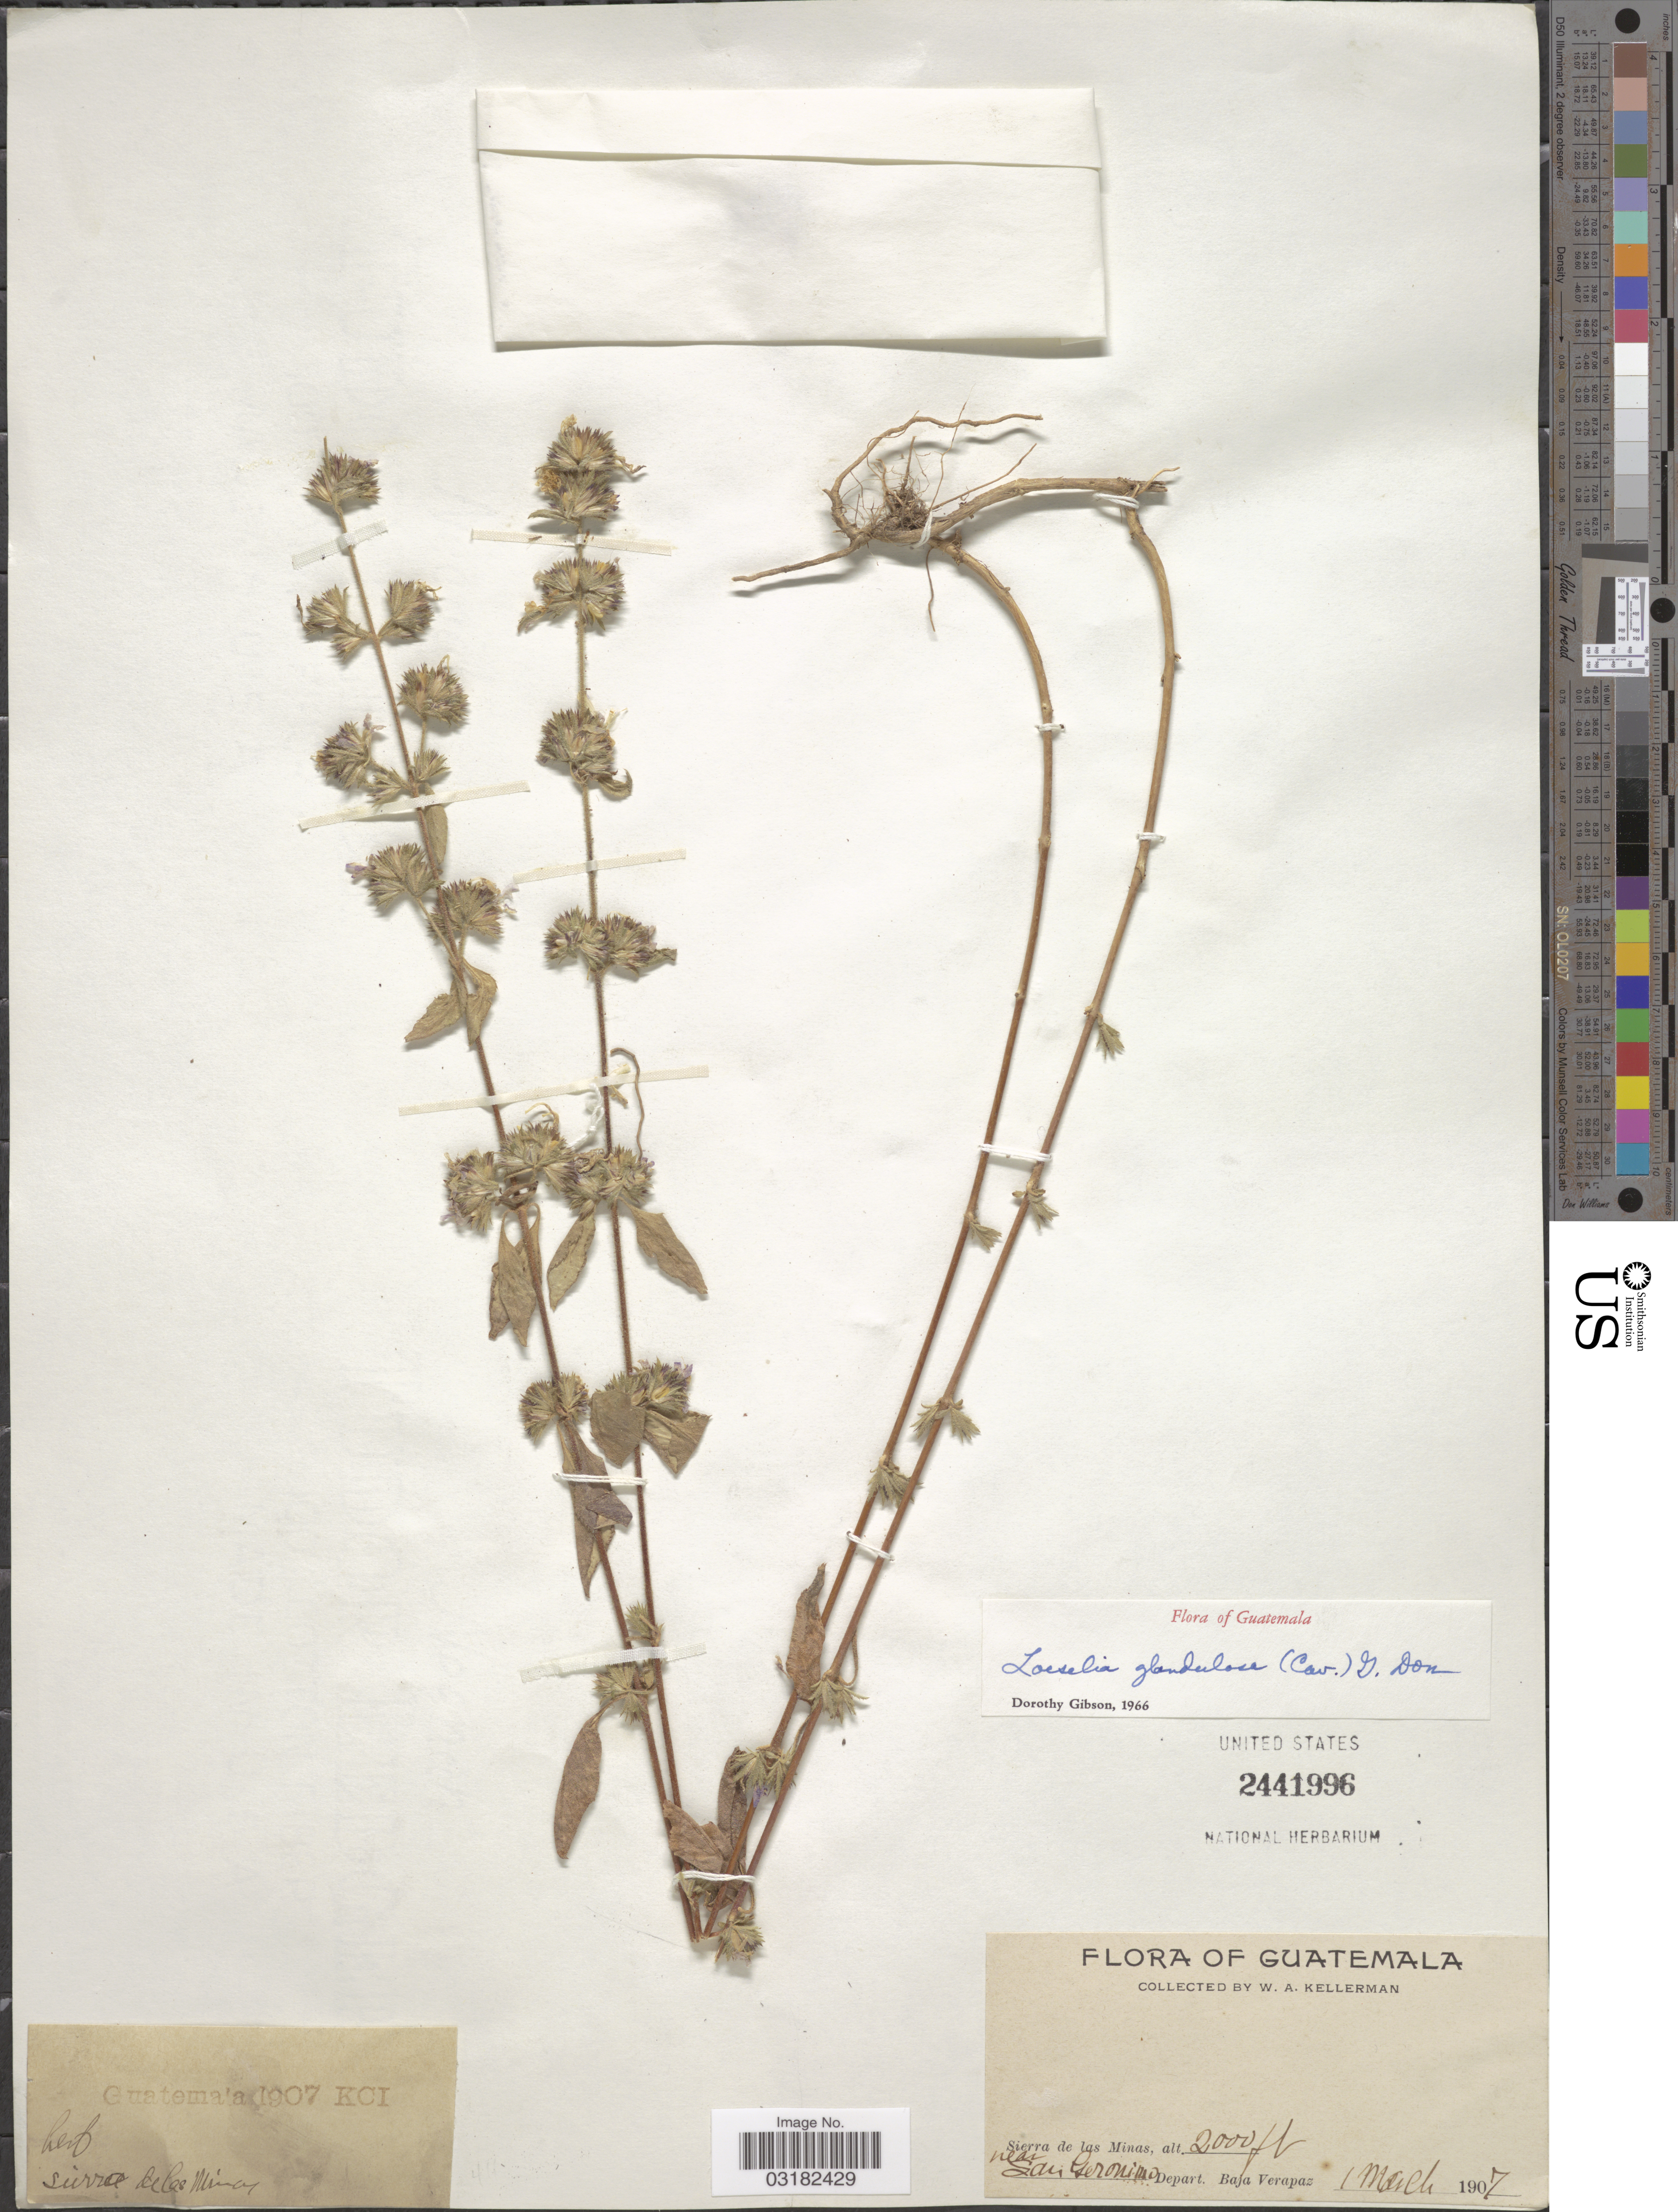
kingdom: Plantae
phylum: Tracheophyta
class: Magnoliopsida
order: Ericales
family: Polemoniaceae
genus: Loeselia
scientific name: Loeselia glandulosa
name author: (Cav.) G. Don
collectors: W. Kellerman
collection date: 1907-03-01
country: Guatemala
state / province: Baja Verapaz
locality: Sierra de las Minas, near San Geronimo. Depart. Baja Verapaz.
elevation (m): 610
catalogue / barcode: US 2441996